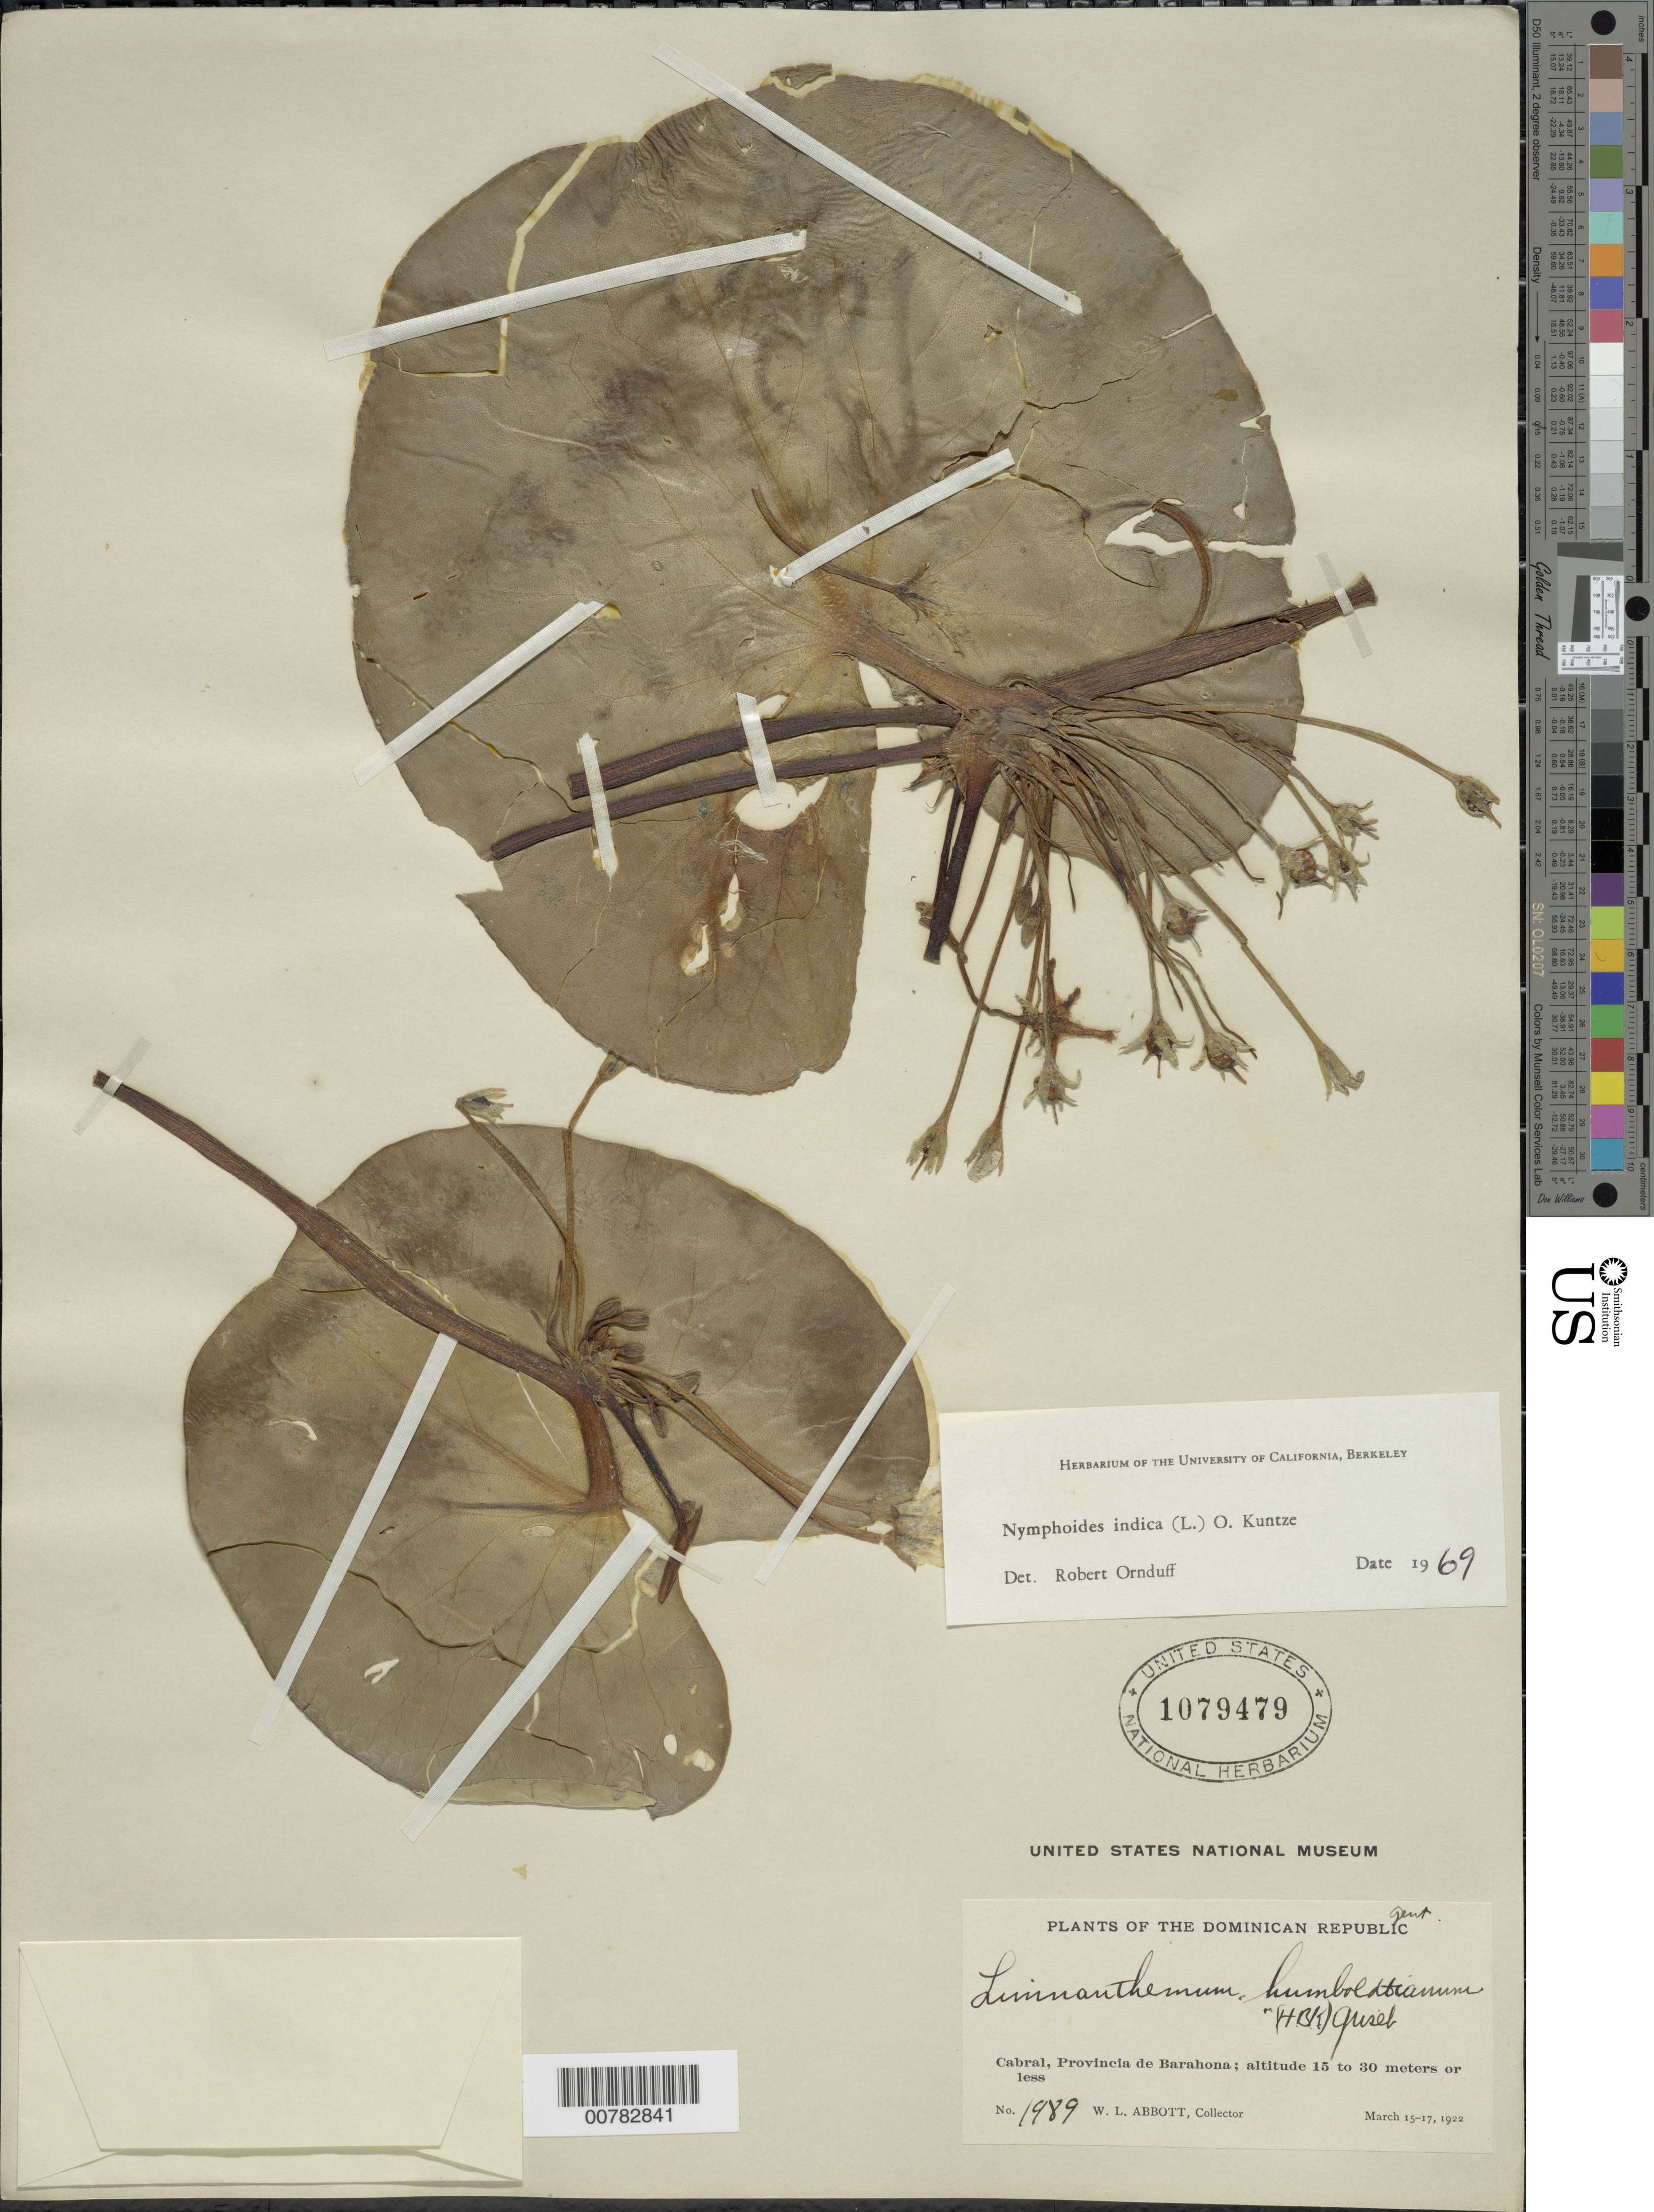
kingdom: Plantae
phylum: Tracheophyta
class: Magnoliopsida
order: Asterales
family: Menyanthaceae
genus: Nymphoides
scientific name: Nymphoides indica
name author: (L.) Kuntze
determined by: Ornduff, T.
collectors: W. L. Abbott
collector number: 1989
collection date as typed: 15 Mar 1922 to 17 Mar 1922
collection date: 1922-03-15/1922-03-17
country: Dominican Republic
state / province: Barahona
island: Hispaniola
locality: Cabral.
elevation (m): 15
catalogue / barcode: US 1079479